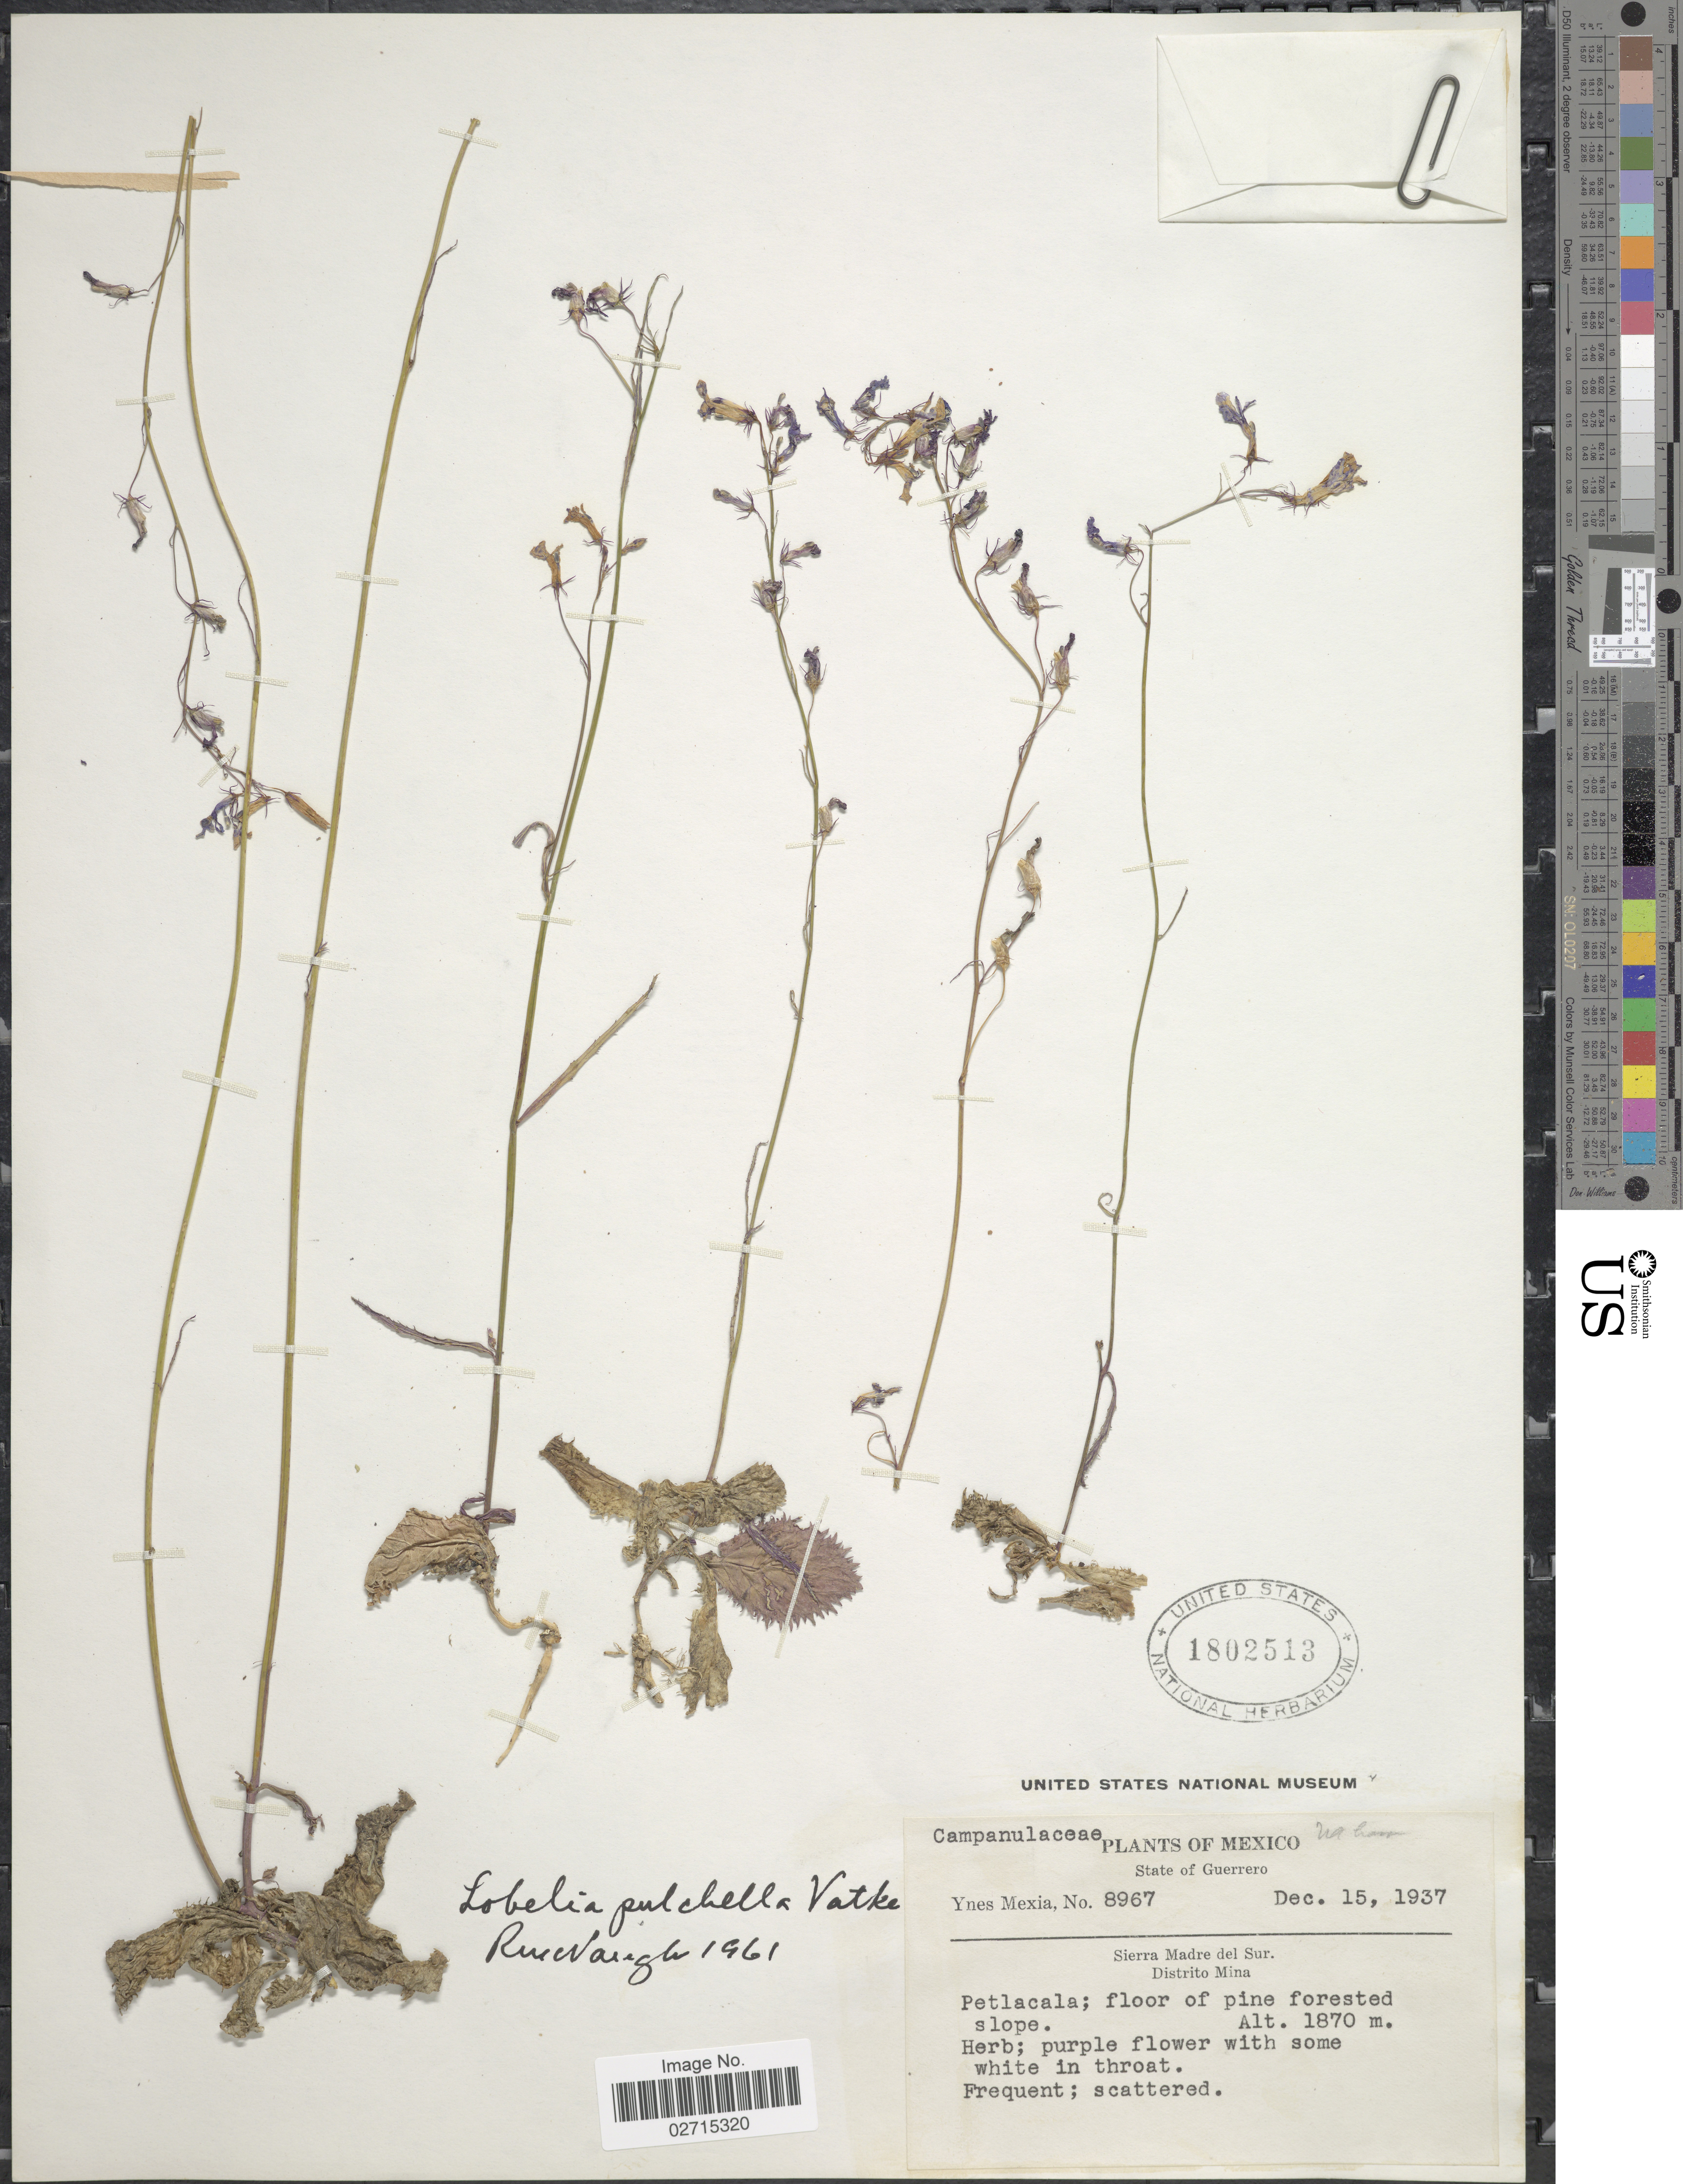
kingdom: Plantae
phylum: Tracheophyta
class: Magnoliopsida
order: Asterales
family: Campanulaceae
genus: Lobelia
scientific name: Lobelia pulchella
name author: Vatke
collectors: Y. Mexia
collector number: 8967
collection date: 1937-12-15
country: Mexico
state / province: Guerrero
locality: Sierra Madre del Sur, Distrito Mina, Petlacala; floor of pine forested slope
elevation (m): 1870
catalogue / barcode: US 1802513